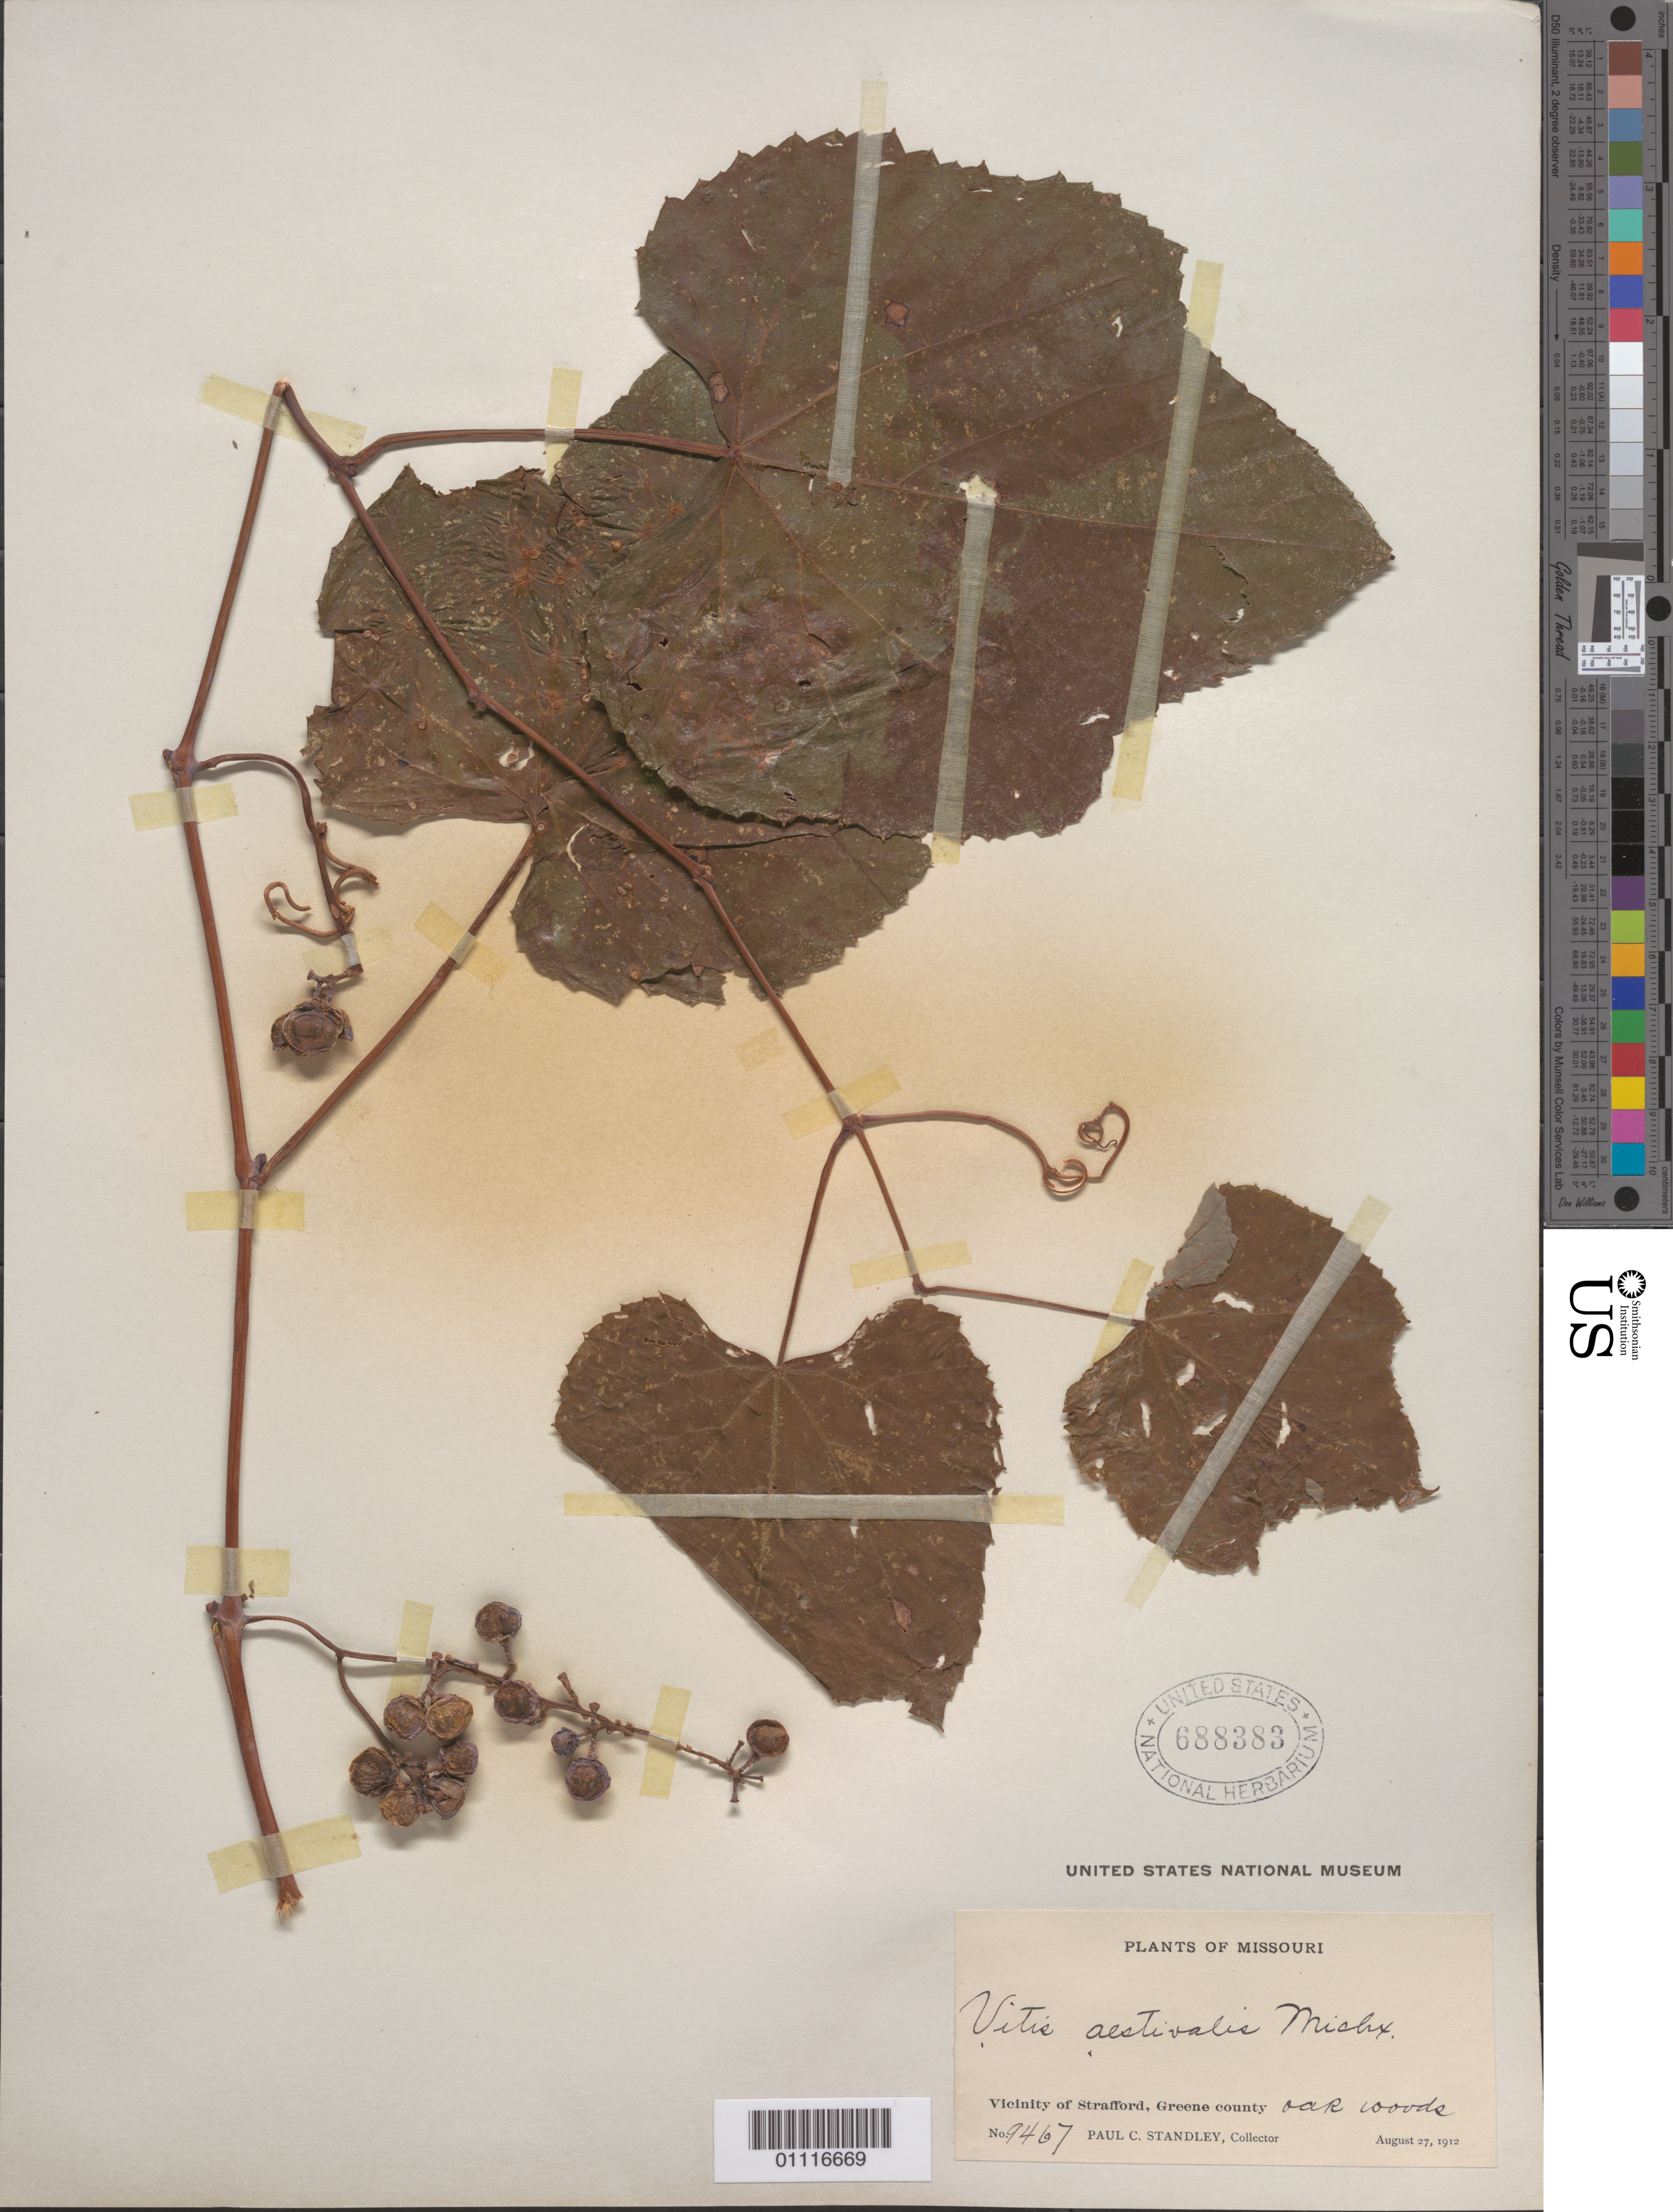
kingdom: Plantae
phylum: Tracheophyta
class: Magnoliopsida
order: Vitales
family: Vitaceae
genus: Vitis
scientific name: Vitis aestivalis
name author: Michx.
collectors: P. C. Standley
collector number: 9467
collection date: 1912-08-27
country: United States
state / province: Missouri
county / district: Greene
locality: vicinity of Strafford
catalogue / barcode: US 688383